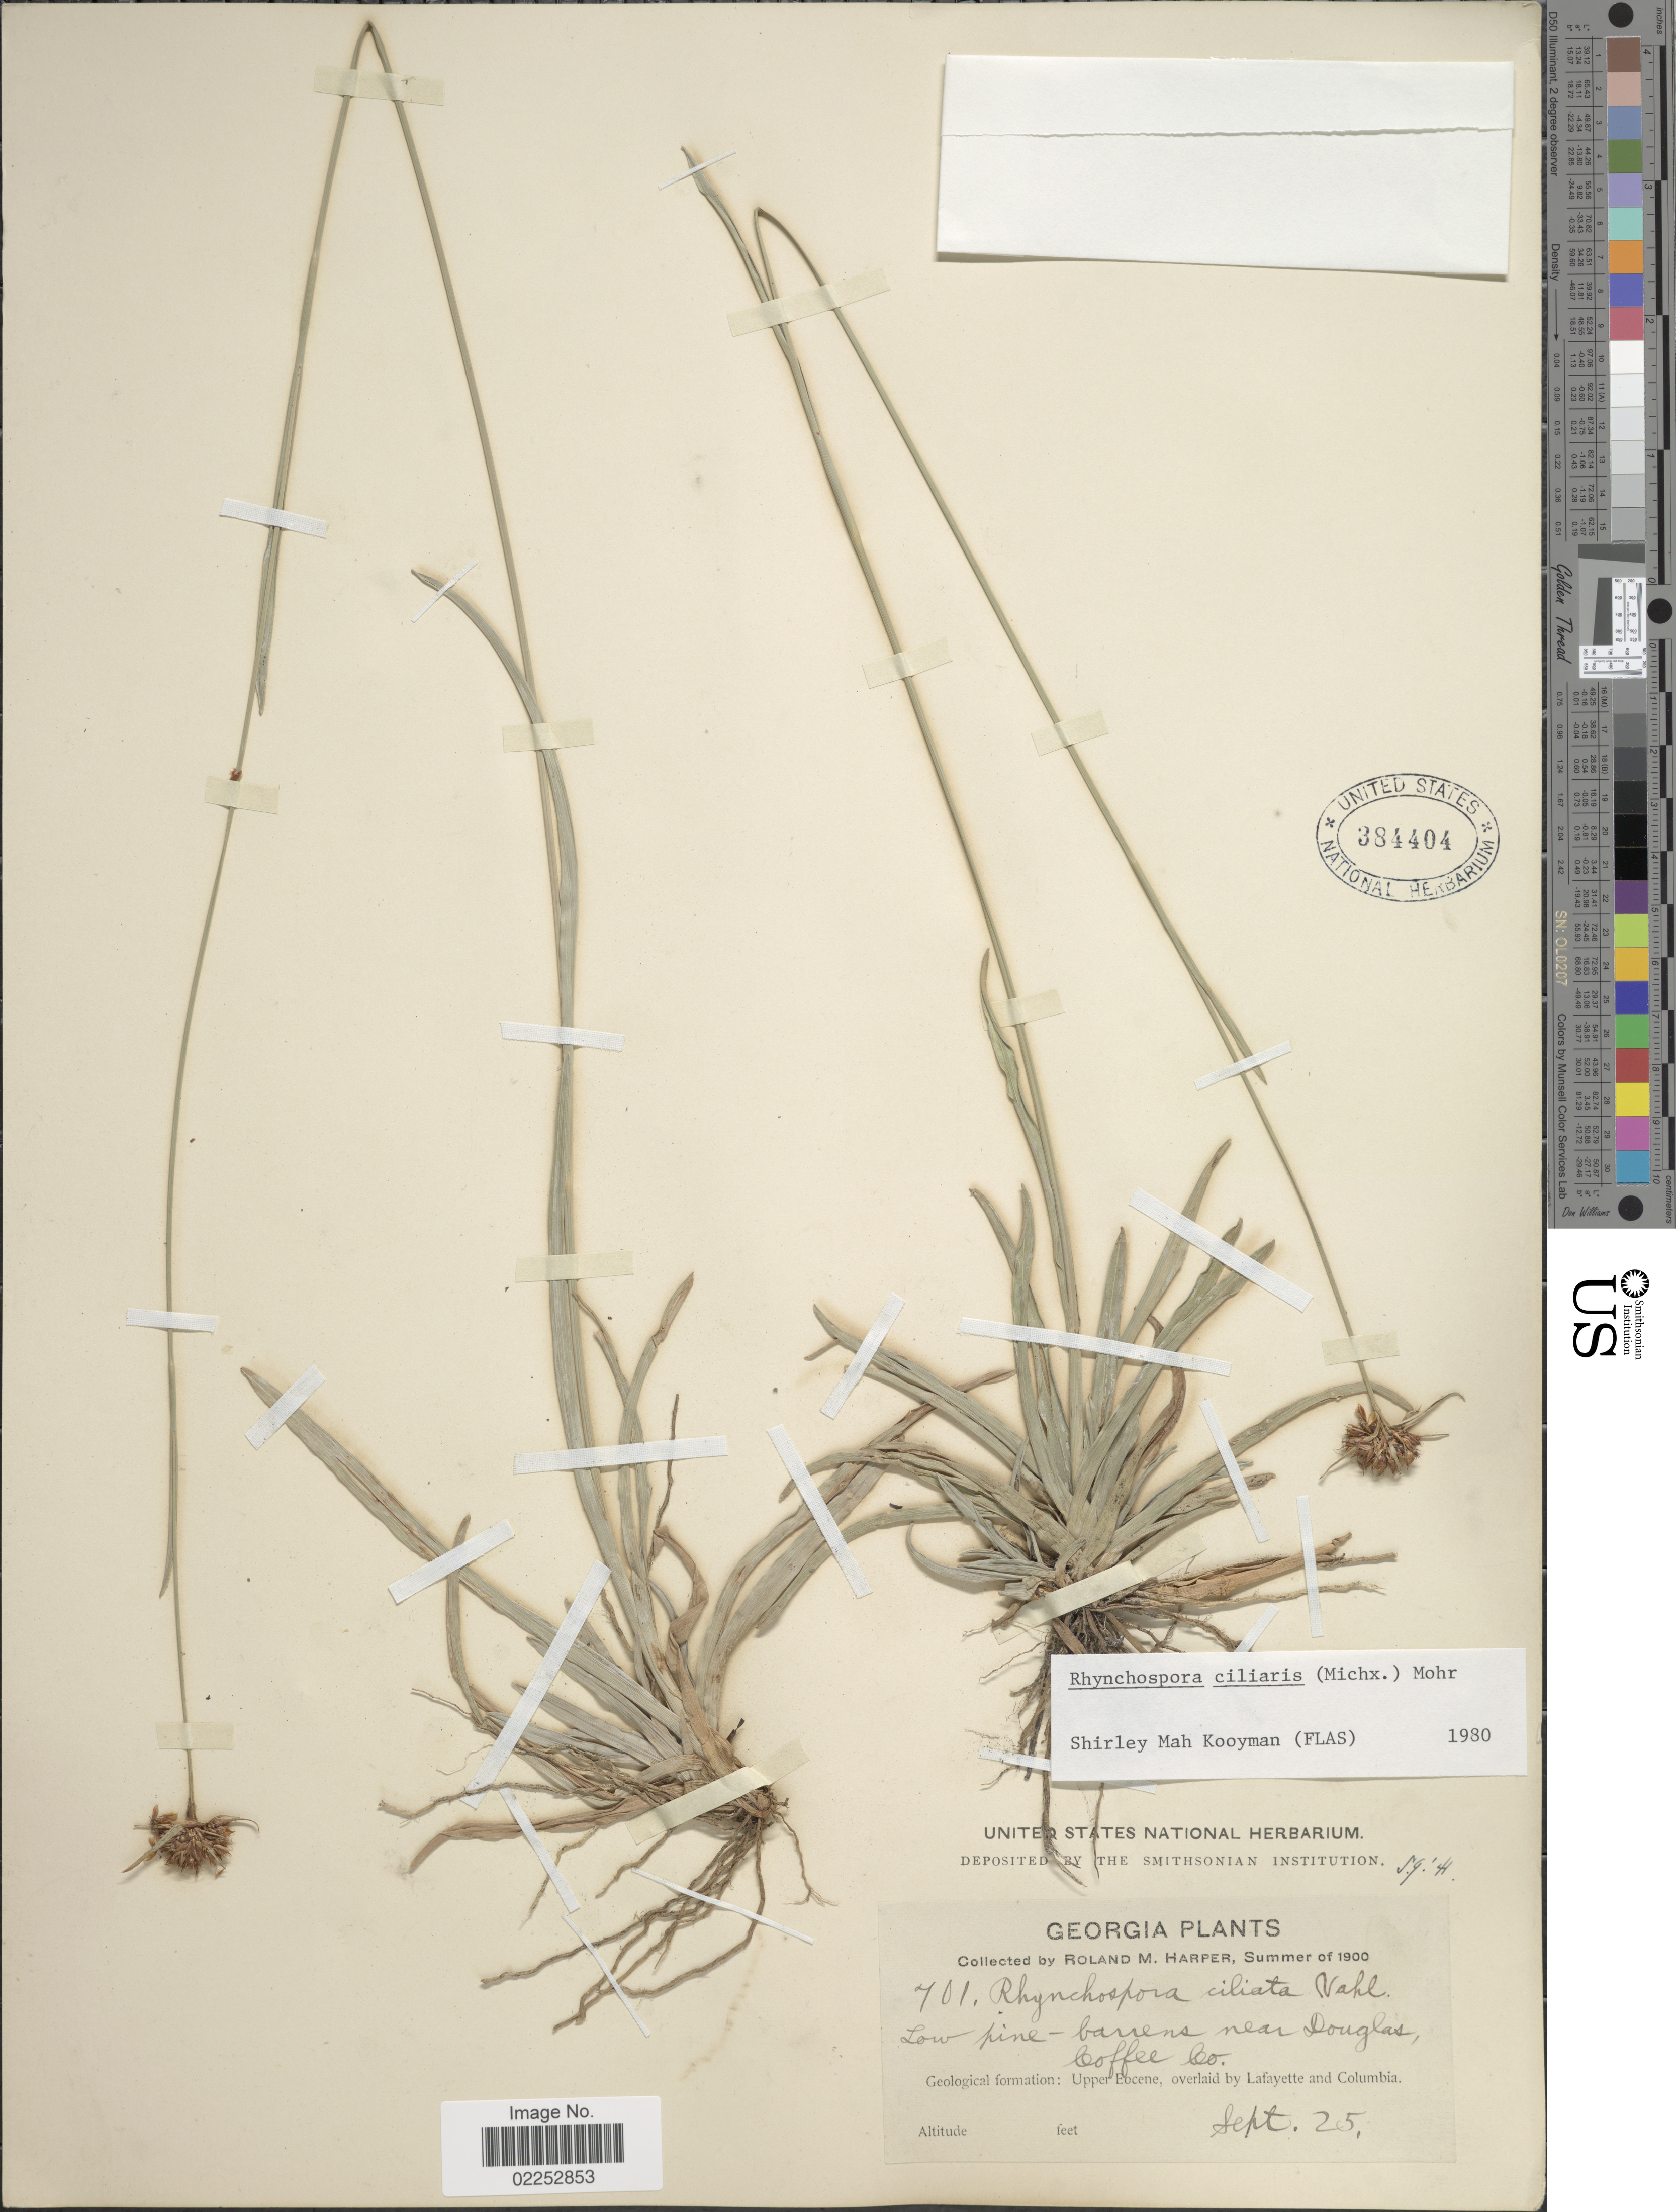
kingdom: Plantae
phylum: Tracheophyta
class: Liliopsida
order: Poales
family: Cyperaceae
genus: Rhynchospora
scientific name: Rhynchospora ciliaris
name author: (Michx.) C. Mohr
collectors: R. M. Harper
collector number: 701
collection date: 1900-09-25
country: United States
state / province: Georgia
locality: Coffee Co., near Douglas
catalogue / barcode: US 384404